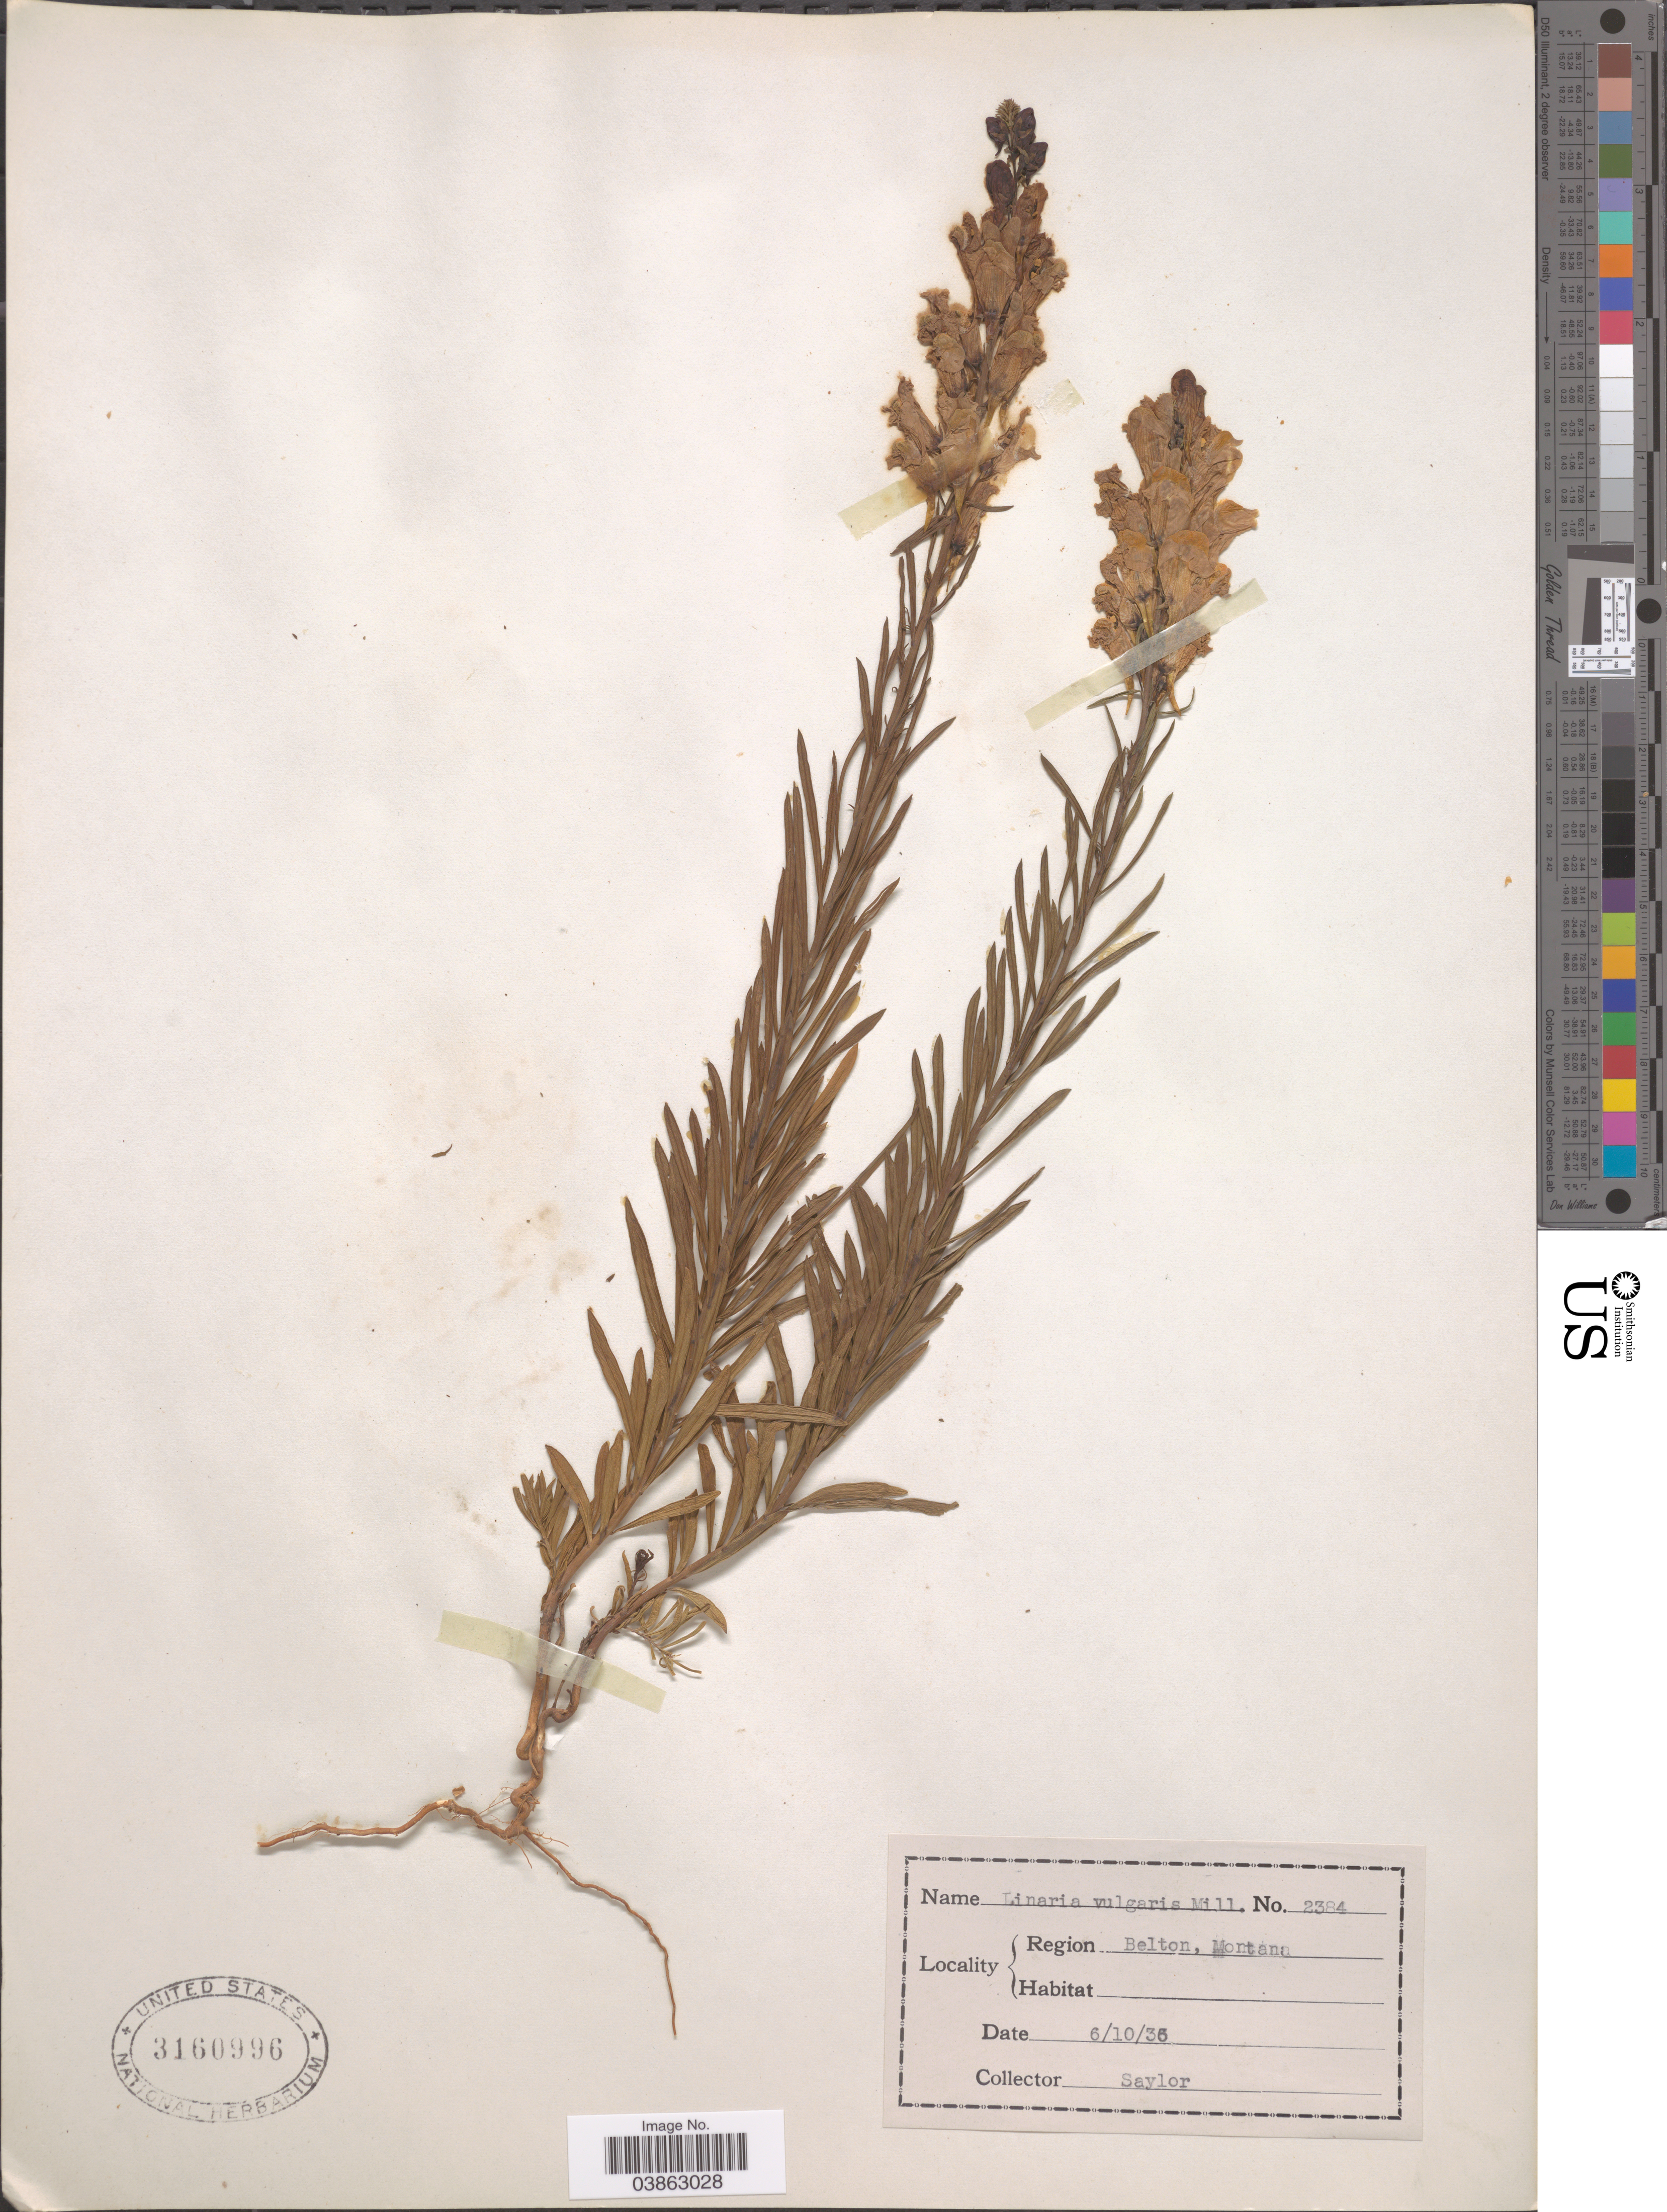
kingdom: Plantae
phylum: Tracheophyta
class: Magnoliopsida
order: Lamiales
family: Plantaginaceae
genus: Linaria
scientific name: Linaria vulgaris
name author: Mill.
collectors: Saylor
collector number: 2384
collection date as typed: Transcribed d/m/y: 10/6/36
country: United States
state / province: Montana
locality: Region Belton.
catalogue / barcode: US 3160996